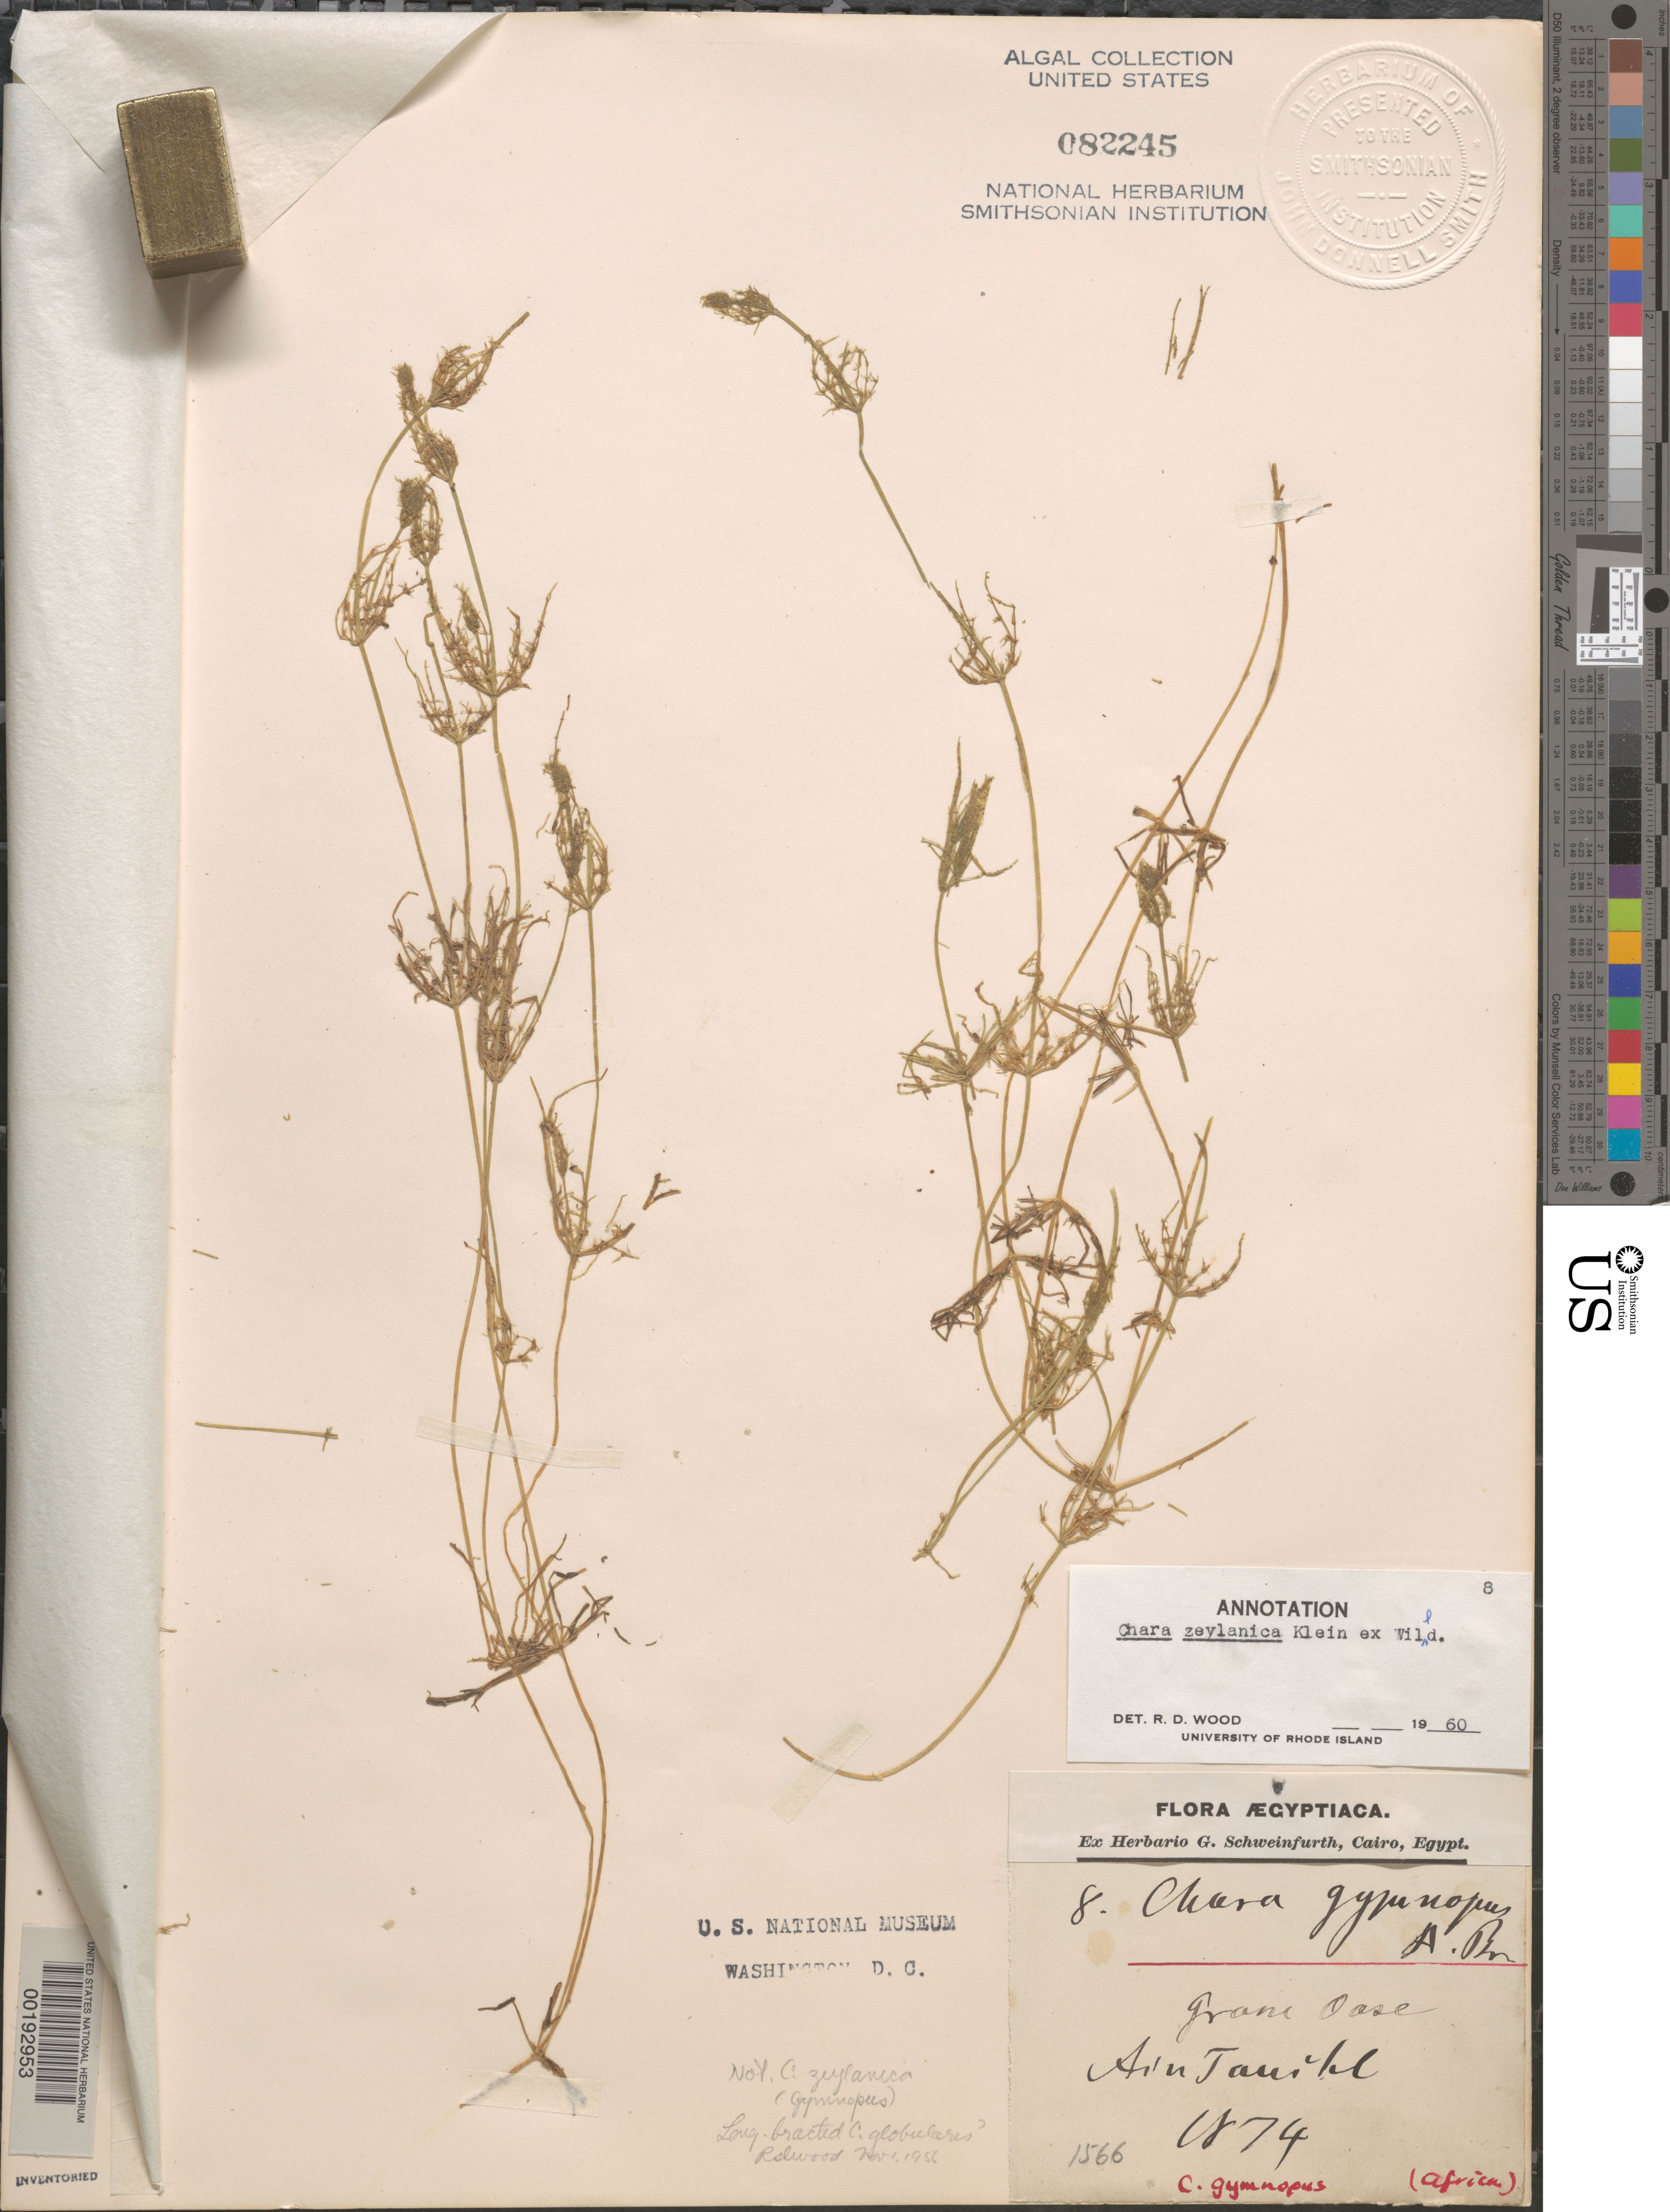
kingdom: Plantae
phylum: Charophyta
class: Charophyceae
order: Charales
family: Characeae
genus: Chara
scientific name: Chara zeylanica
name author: J.G. Klein ex Willd.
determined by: Wood, R. D.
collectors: G. A. Schweinfurth (herbarium)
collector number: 8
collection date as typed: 1874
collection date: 1874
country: Egypt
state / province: Al Wadi al Jadid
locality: Ain Tawil, Kharga Oasis (Grosse Oase)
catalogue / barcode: US 82245